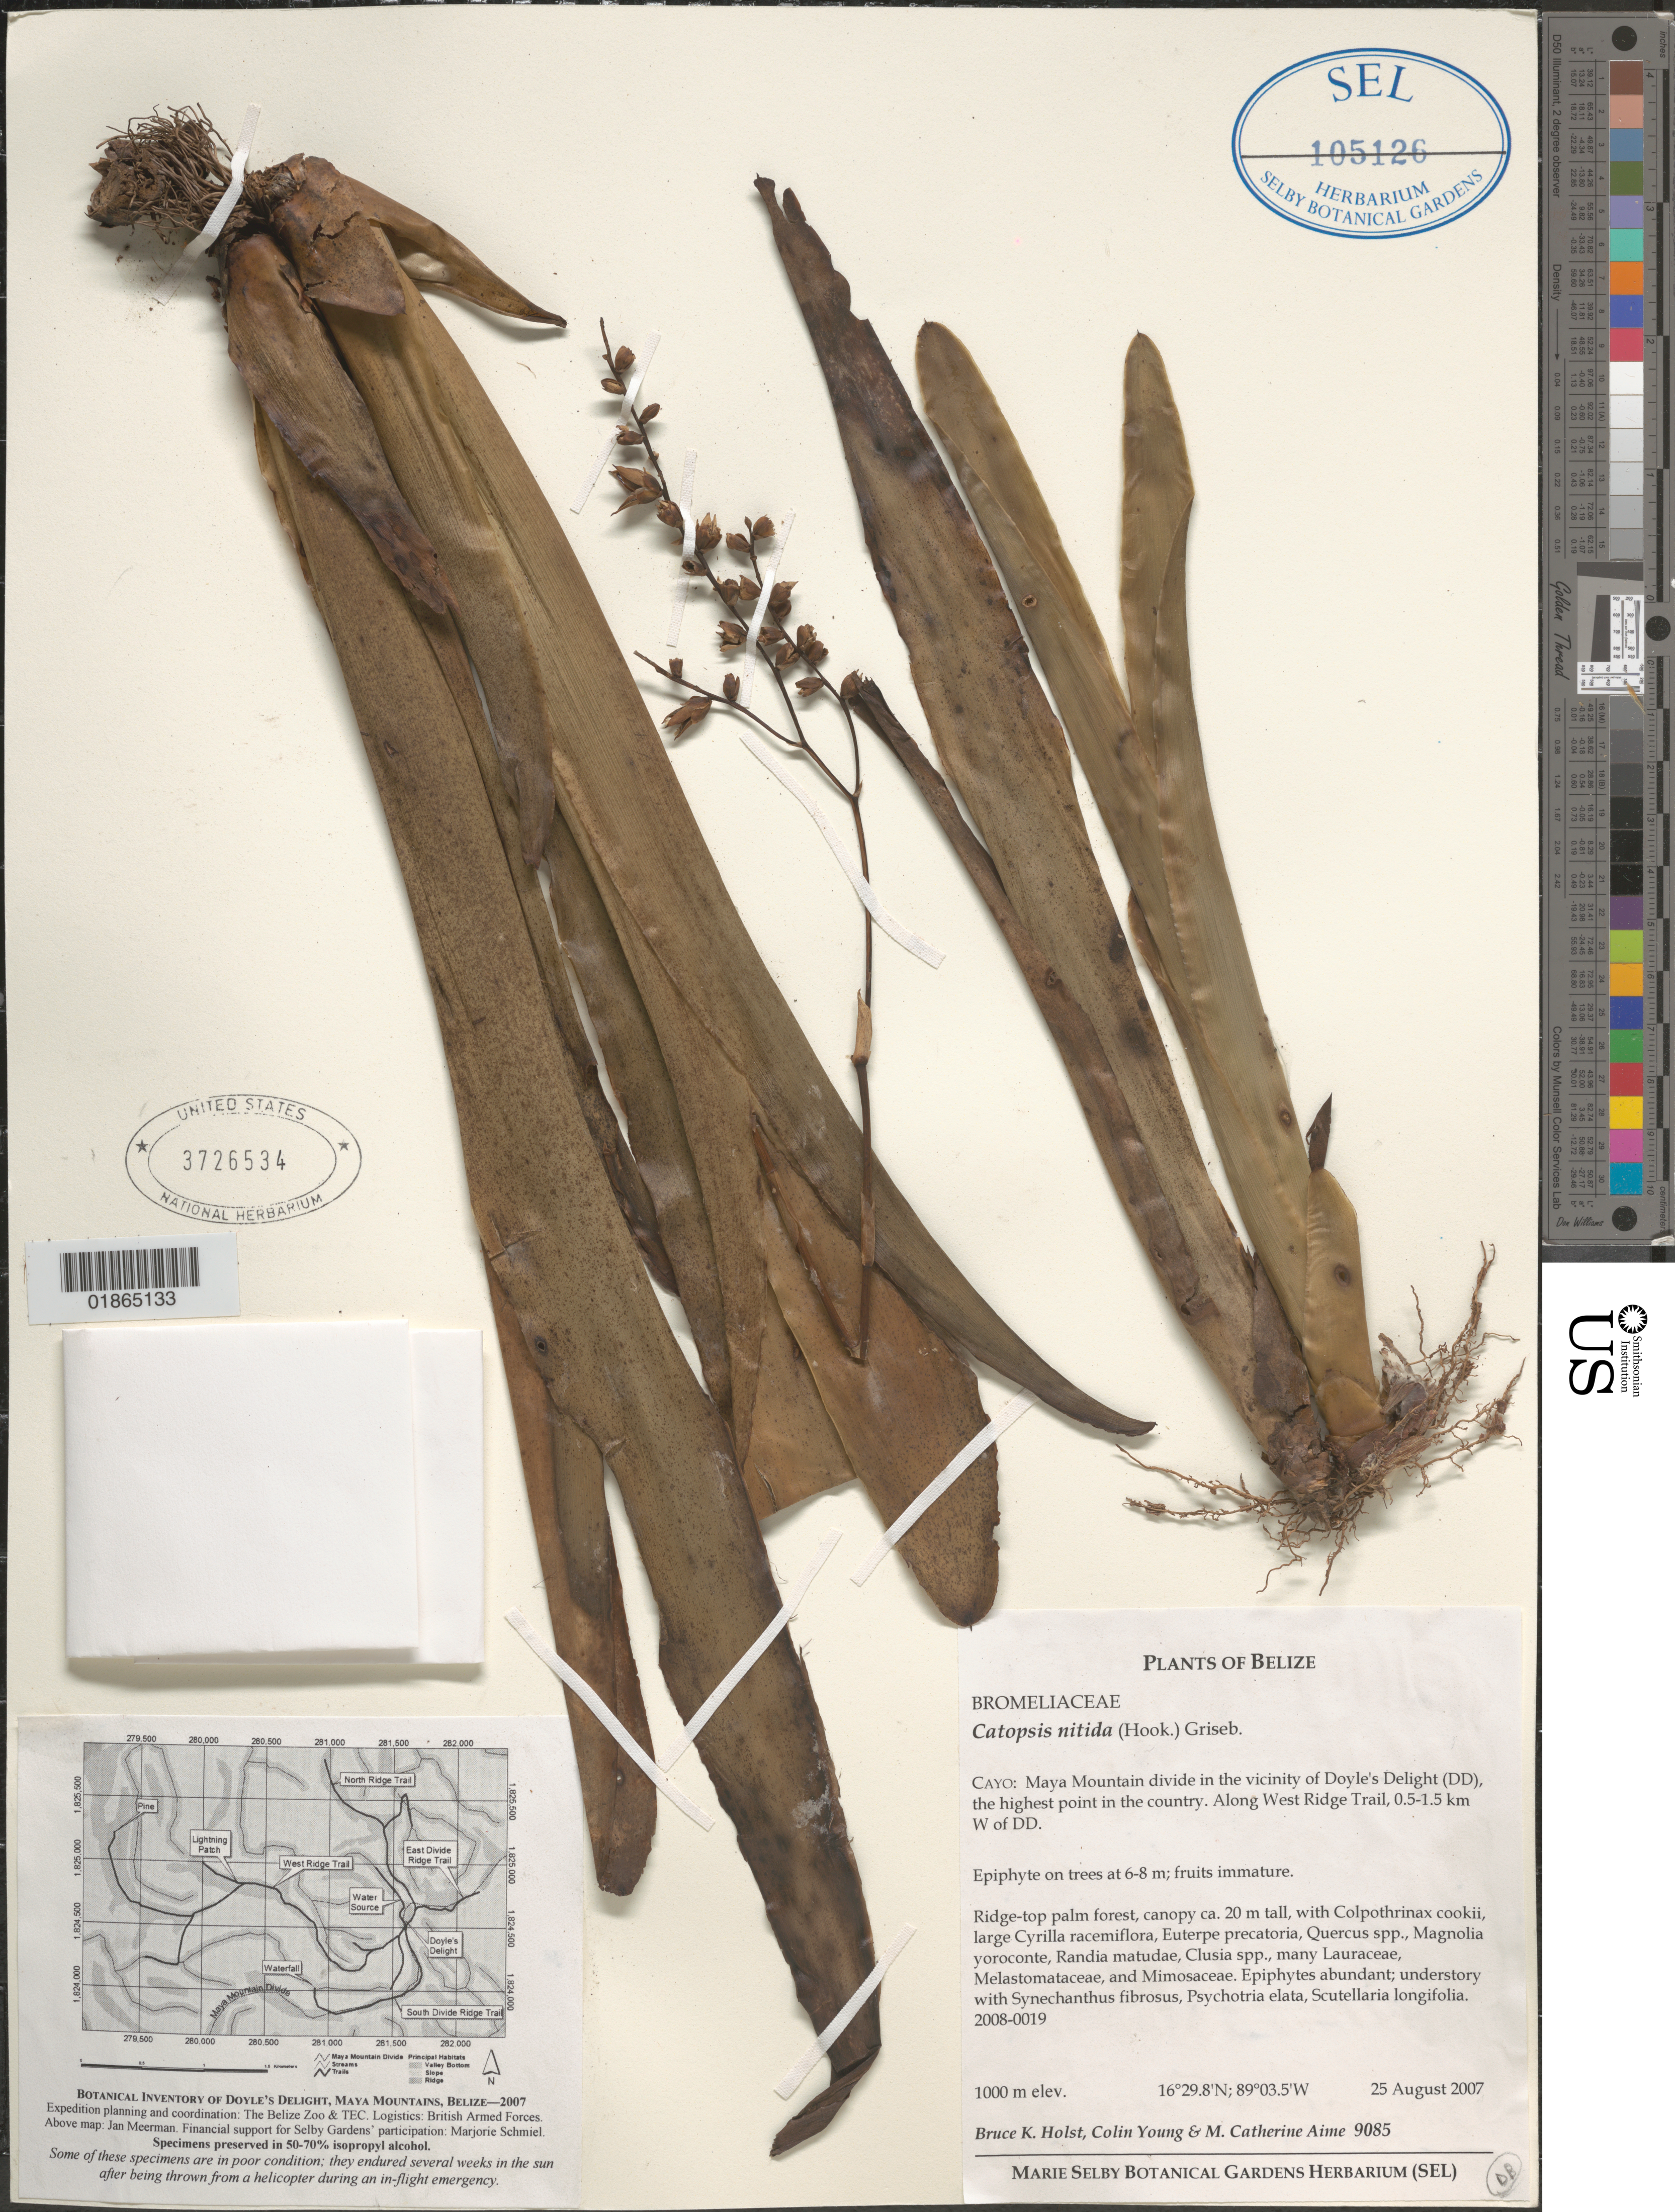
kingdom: Plantae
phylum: Tracheophyta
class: Liliopsida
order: Poales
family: Bromeliaceae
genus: Catopsis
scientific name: Catopsis nitida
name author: (Hook.) Griseb.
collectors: B. Holst, C. Young & M. Aime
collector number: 9085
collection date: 2007-08-25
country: Belize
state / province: Cayo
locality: Maya Mountain divide in the vicinity of Doyle's Delight (DD), the highest point in the country. Along West Ridge Trail, 0.5-1.5 km W of DD.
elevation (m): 1000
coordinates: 16 29.8 N, 89 03.5 W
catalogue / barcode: US 3726534